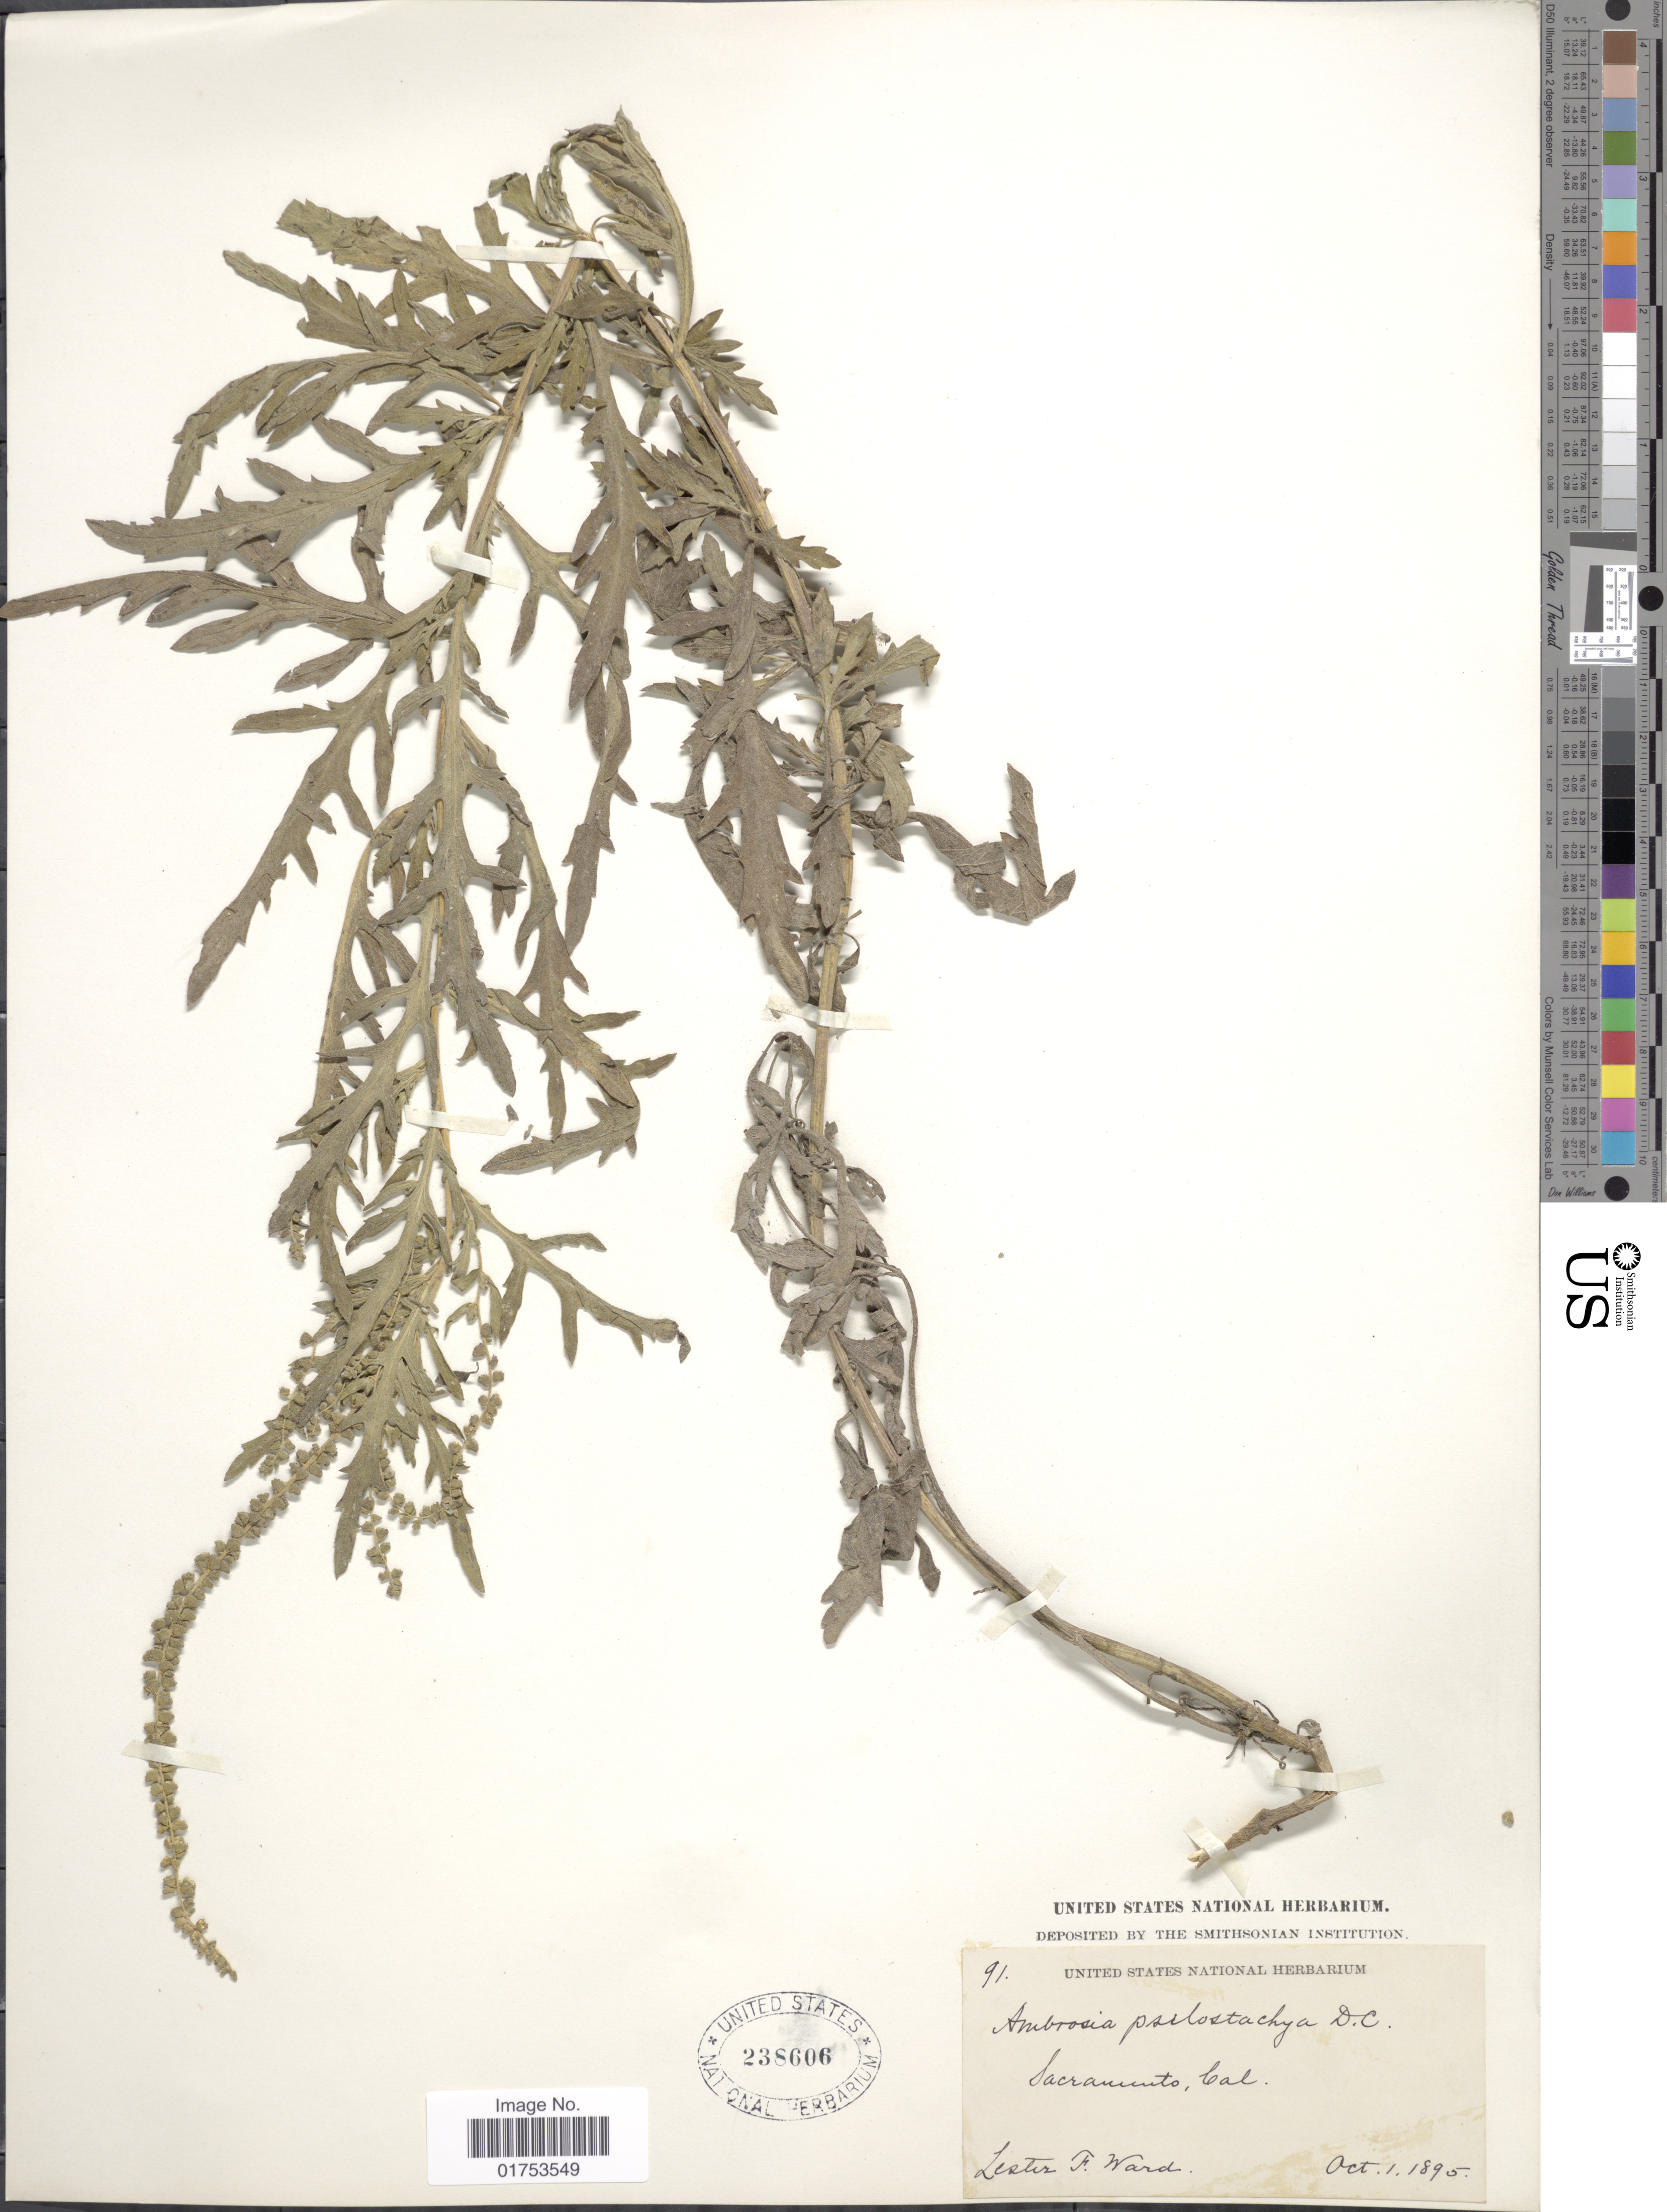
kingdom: Plantae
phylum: Tracheophyta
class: Magnoliopsida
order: Asterales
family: Asteraceae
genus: Ambrosia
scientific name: Ambrosia psilostachya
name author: DC.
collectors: L. F. Ward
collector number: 91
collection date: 1895-10-01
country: United States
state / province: California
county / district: Sacramento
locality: Sacramento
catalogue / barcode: US 238606